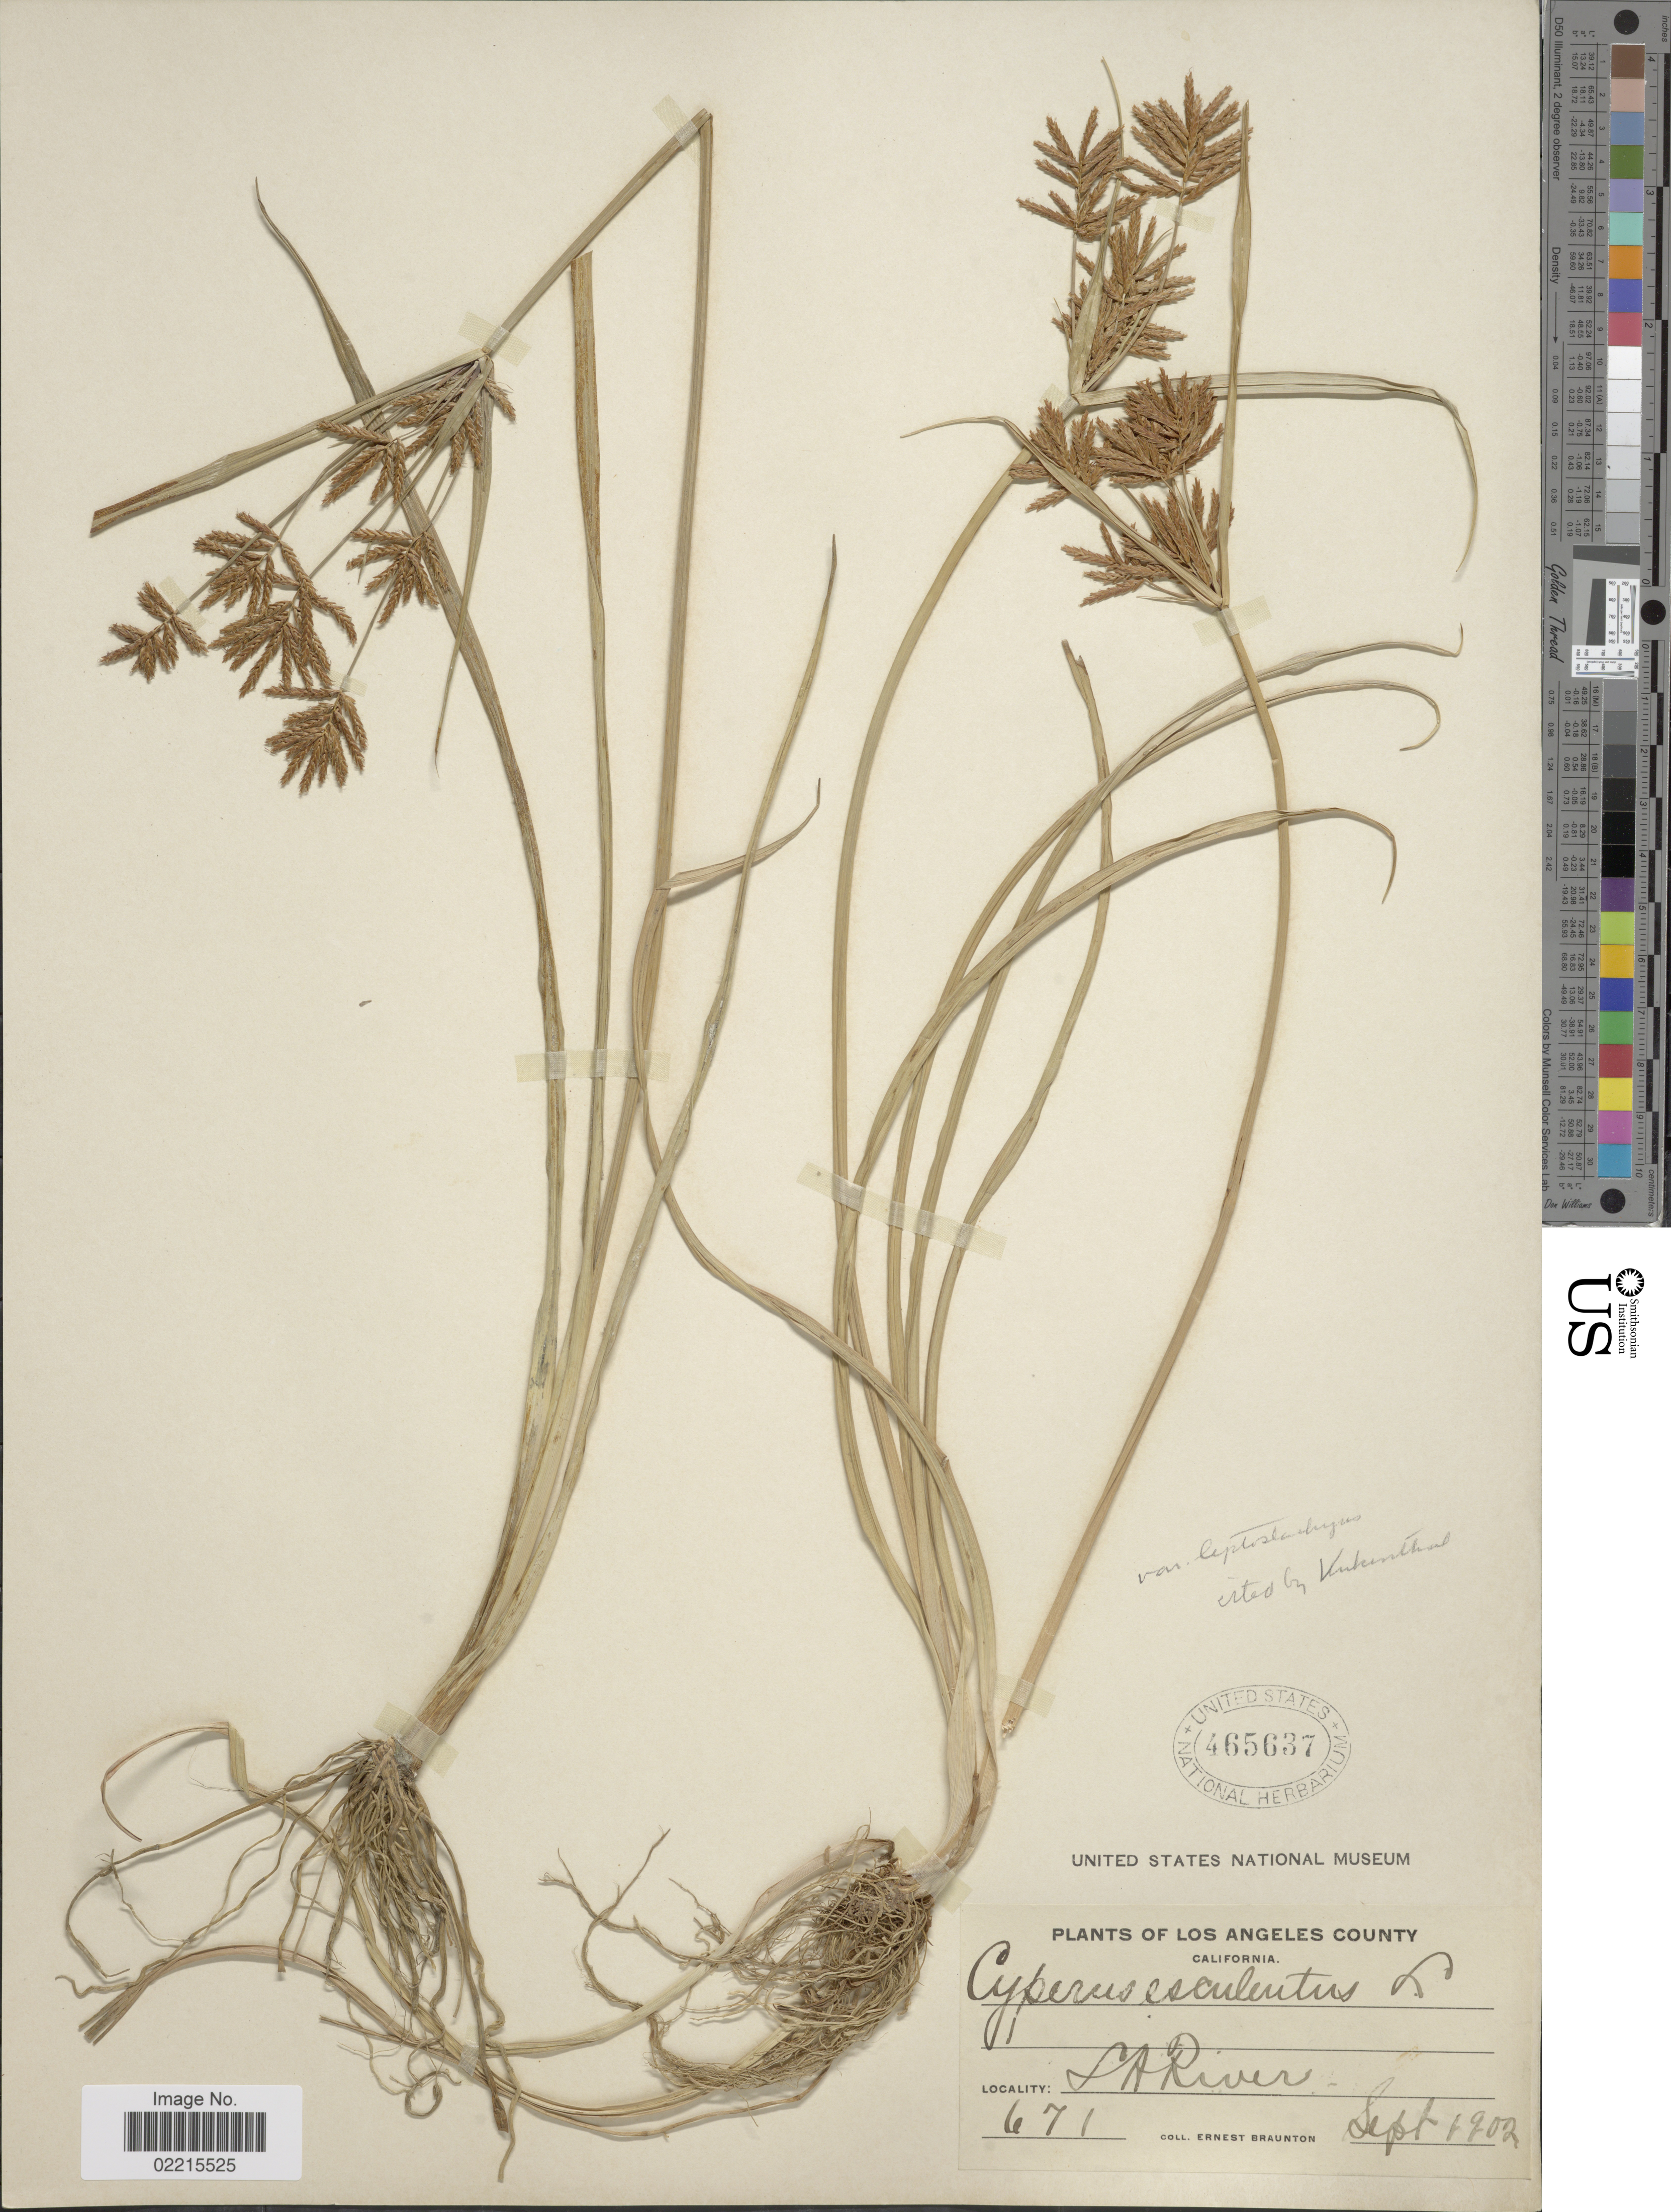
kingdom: Plantae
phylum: Tracheophyta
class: Liliopsida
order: Poales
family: Cyperaceae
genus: Cyperus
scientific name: Cyperus esculentus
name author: L.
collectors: E. Braunton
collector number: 671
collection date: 1902-09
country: United States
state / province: California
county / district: Los Angeles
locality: Los Angeles County, L.A. River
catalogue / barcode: US 465637